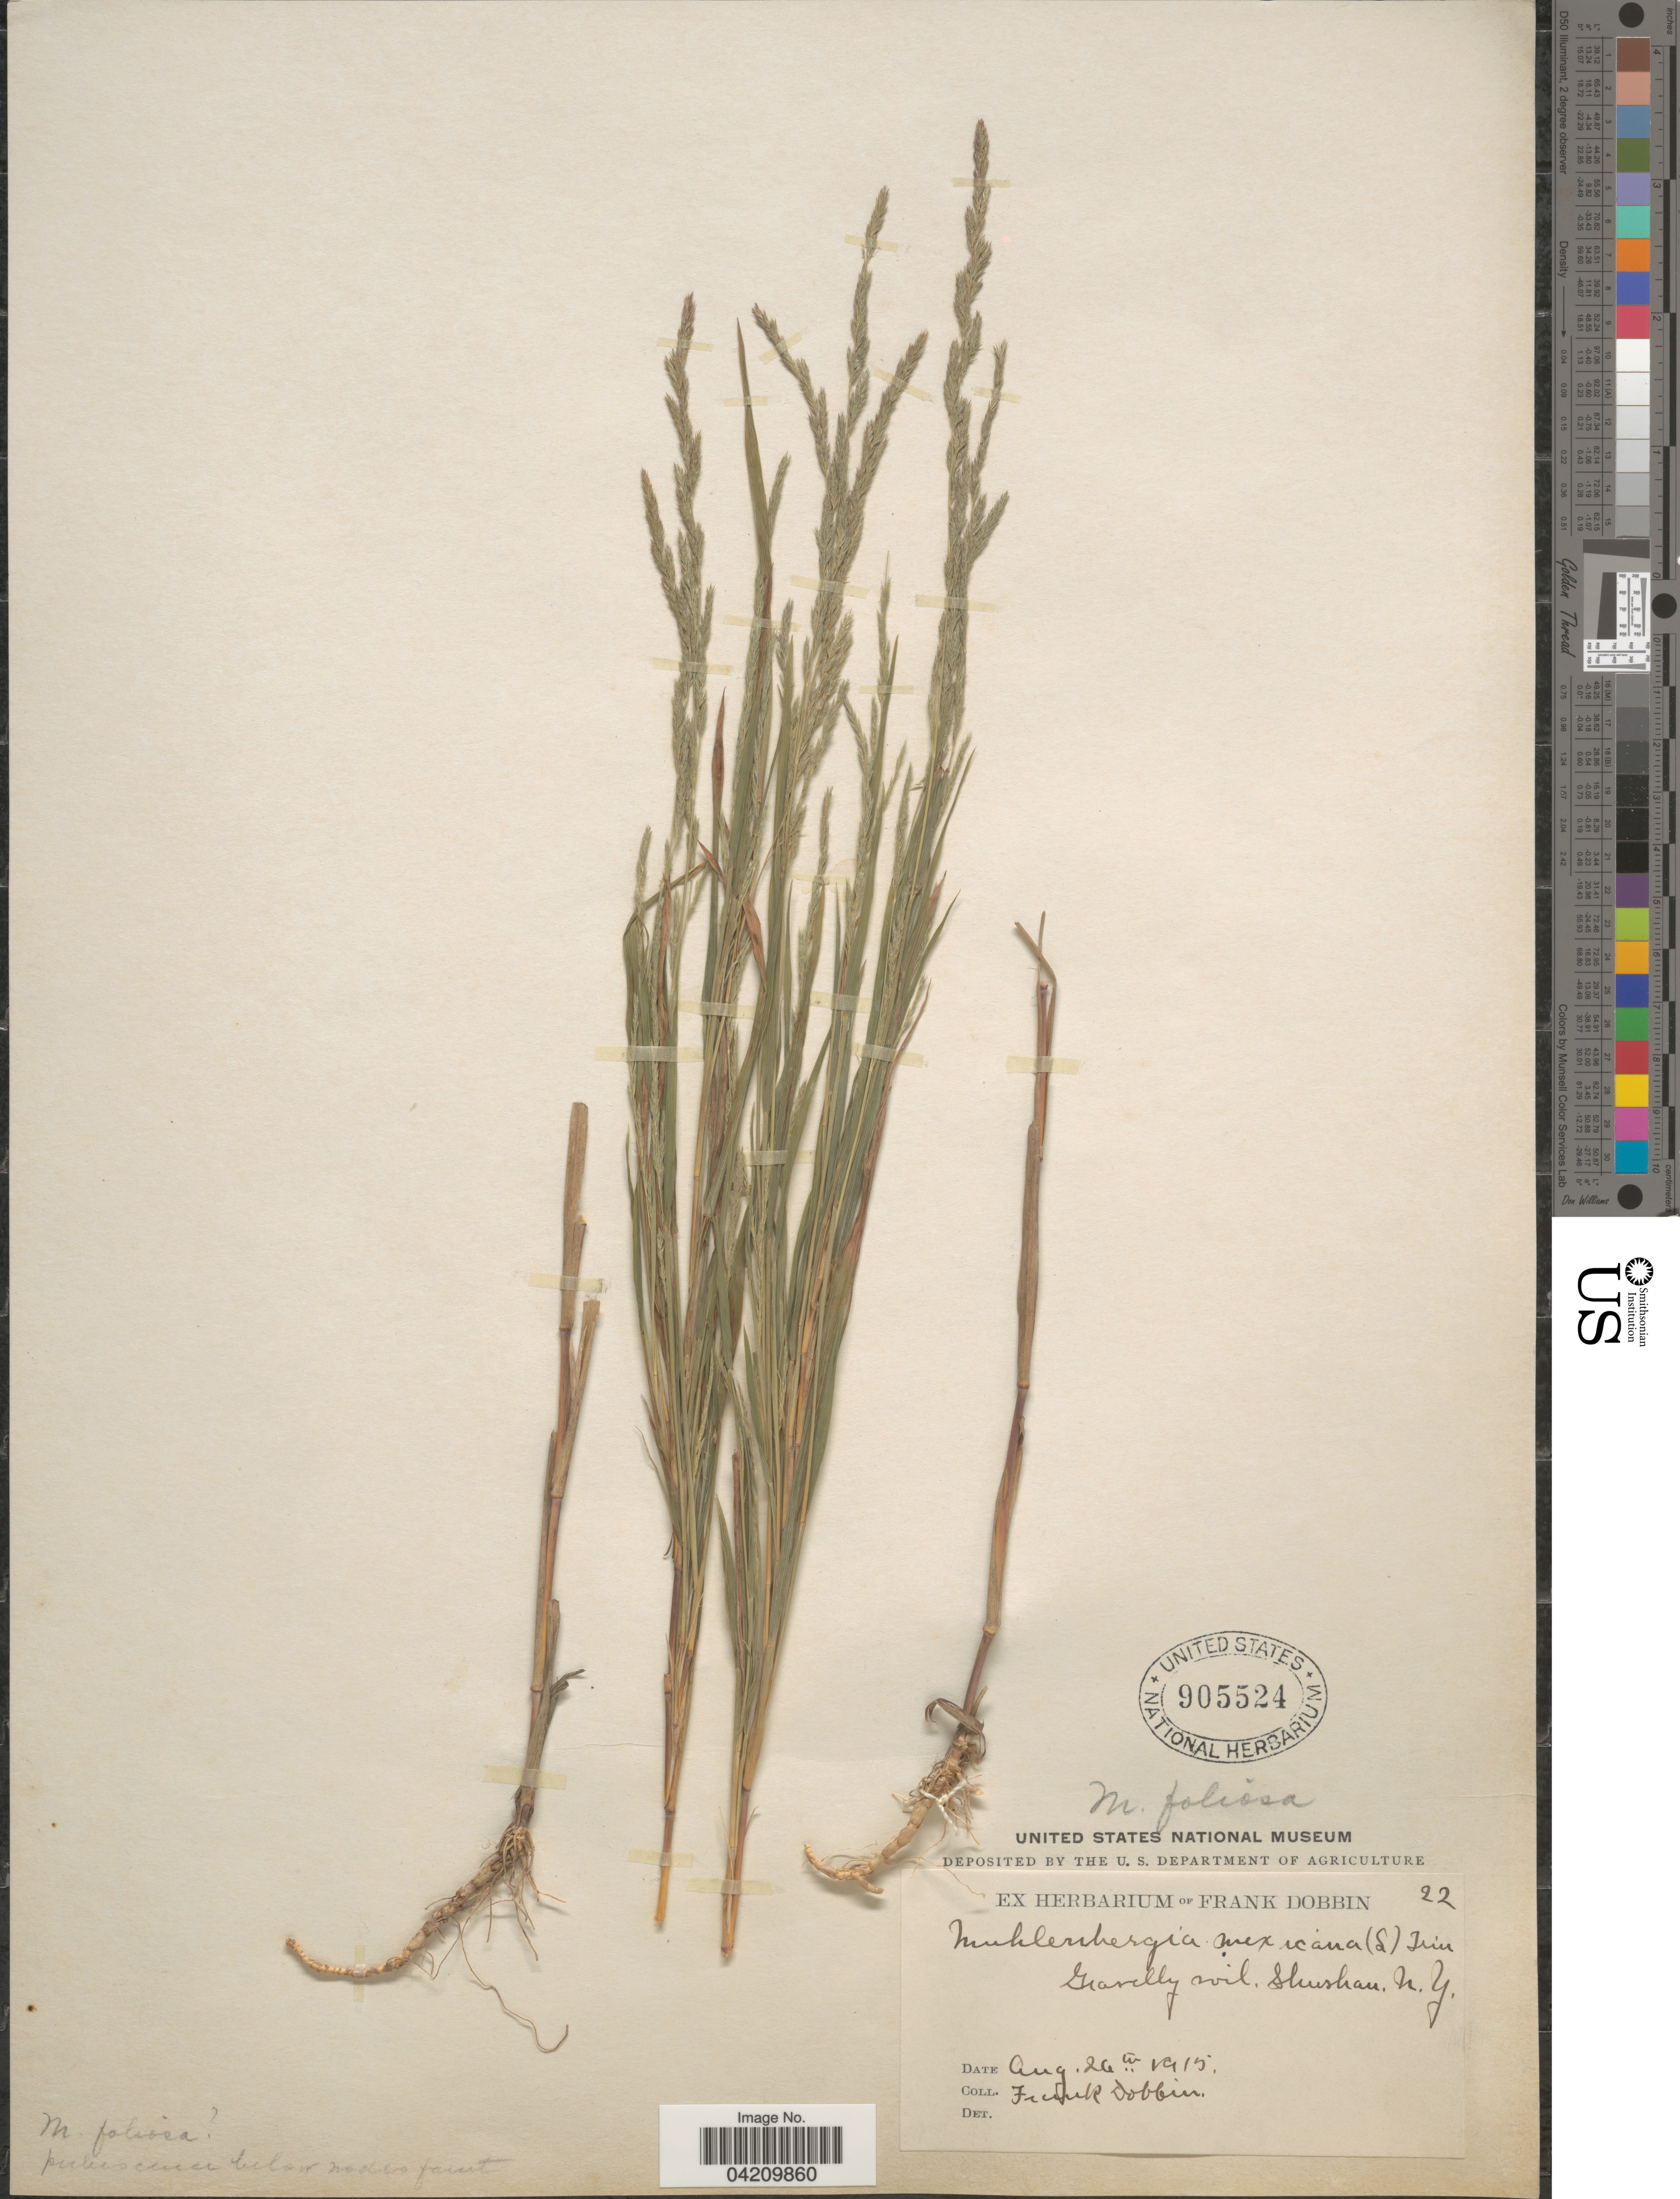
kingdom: Plantae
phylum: Tracheophyta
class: Liliopsida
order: Poales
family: Poaceae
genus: Muhlenbergia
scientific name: Muhlenbergia mexicana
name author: (L.) Trin.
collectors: F. Dobbin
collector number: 22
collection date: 1915-08-26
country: United States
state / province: New York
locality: Shushan.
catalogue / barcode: US 905524